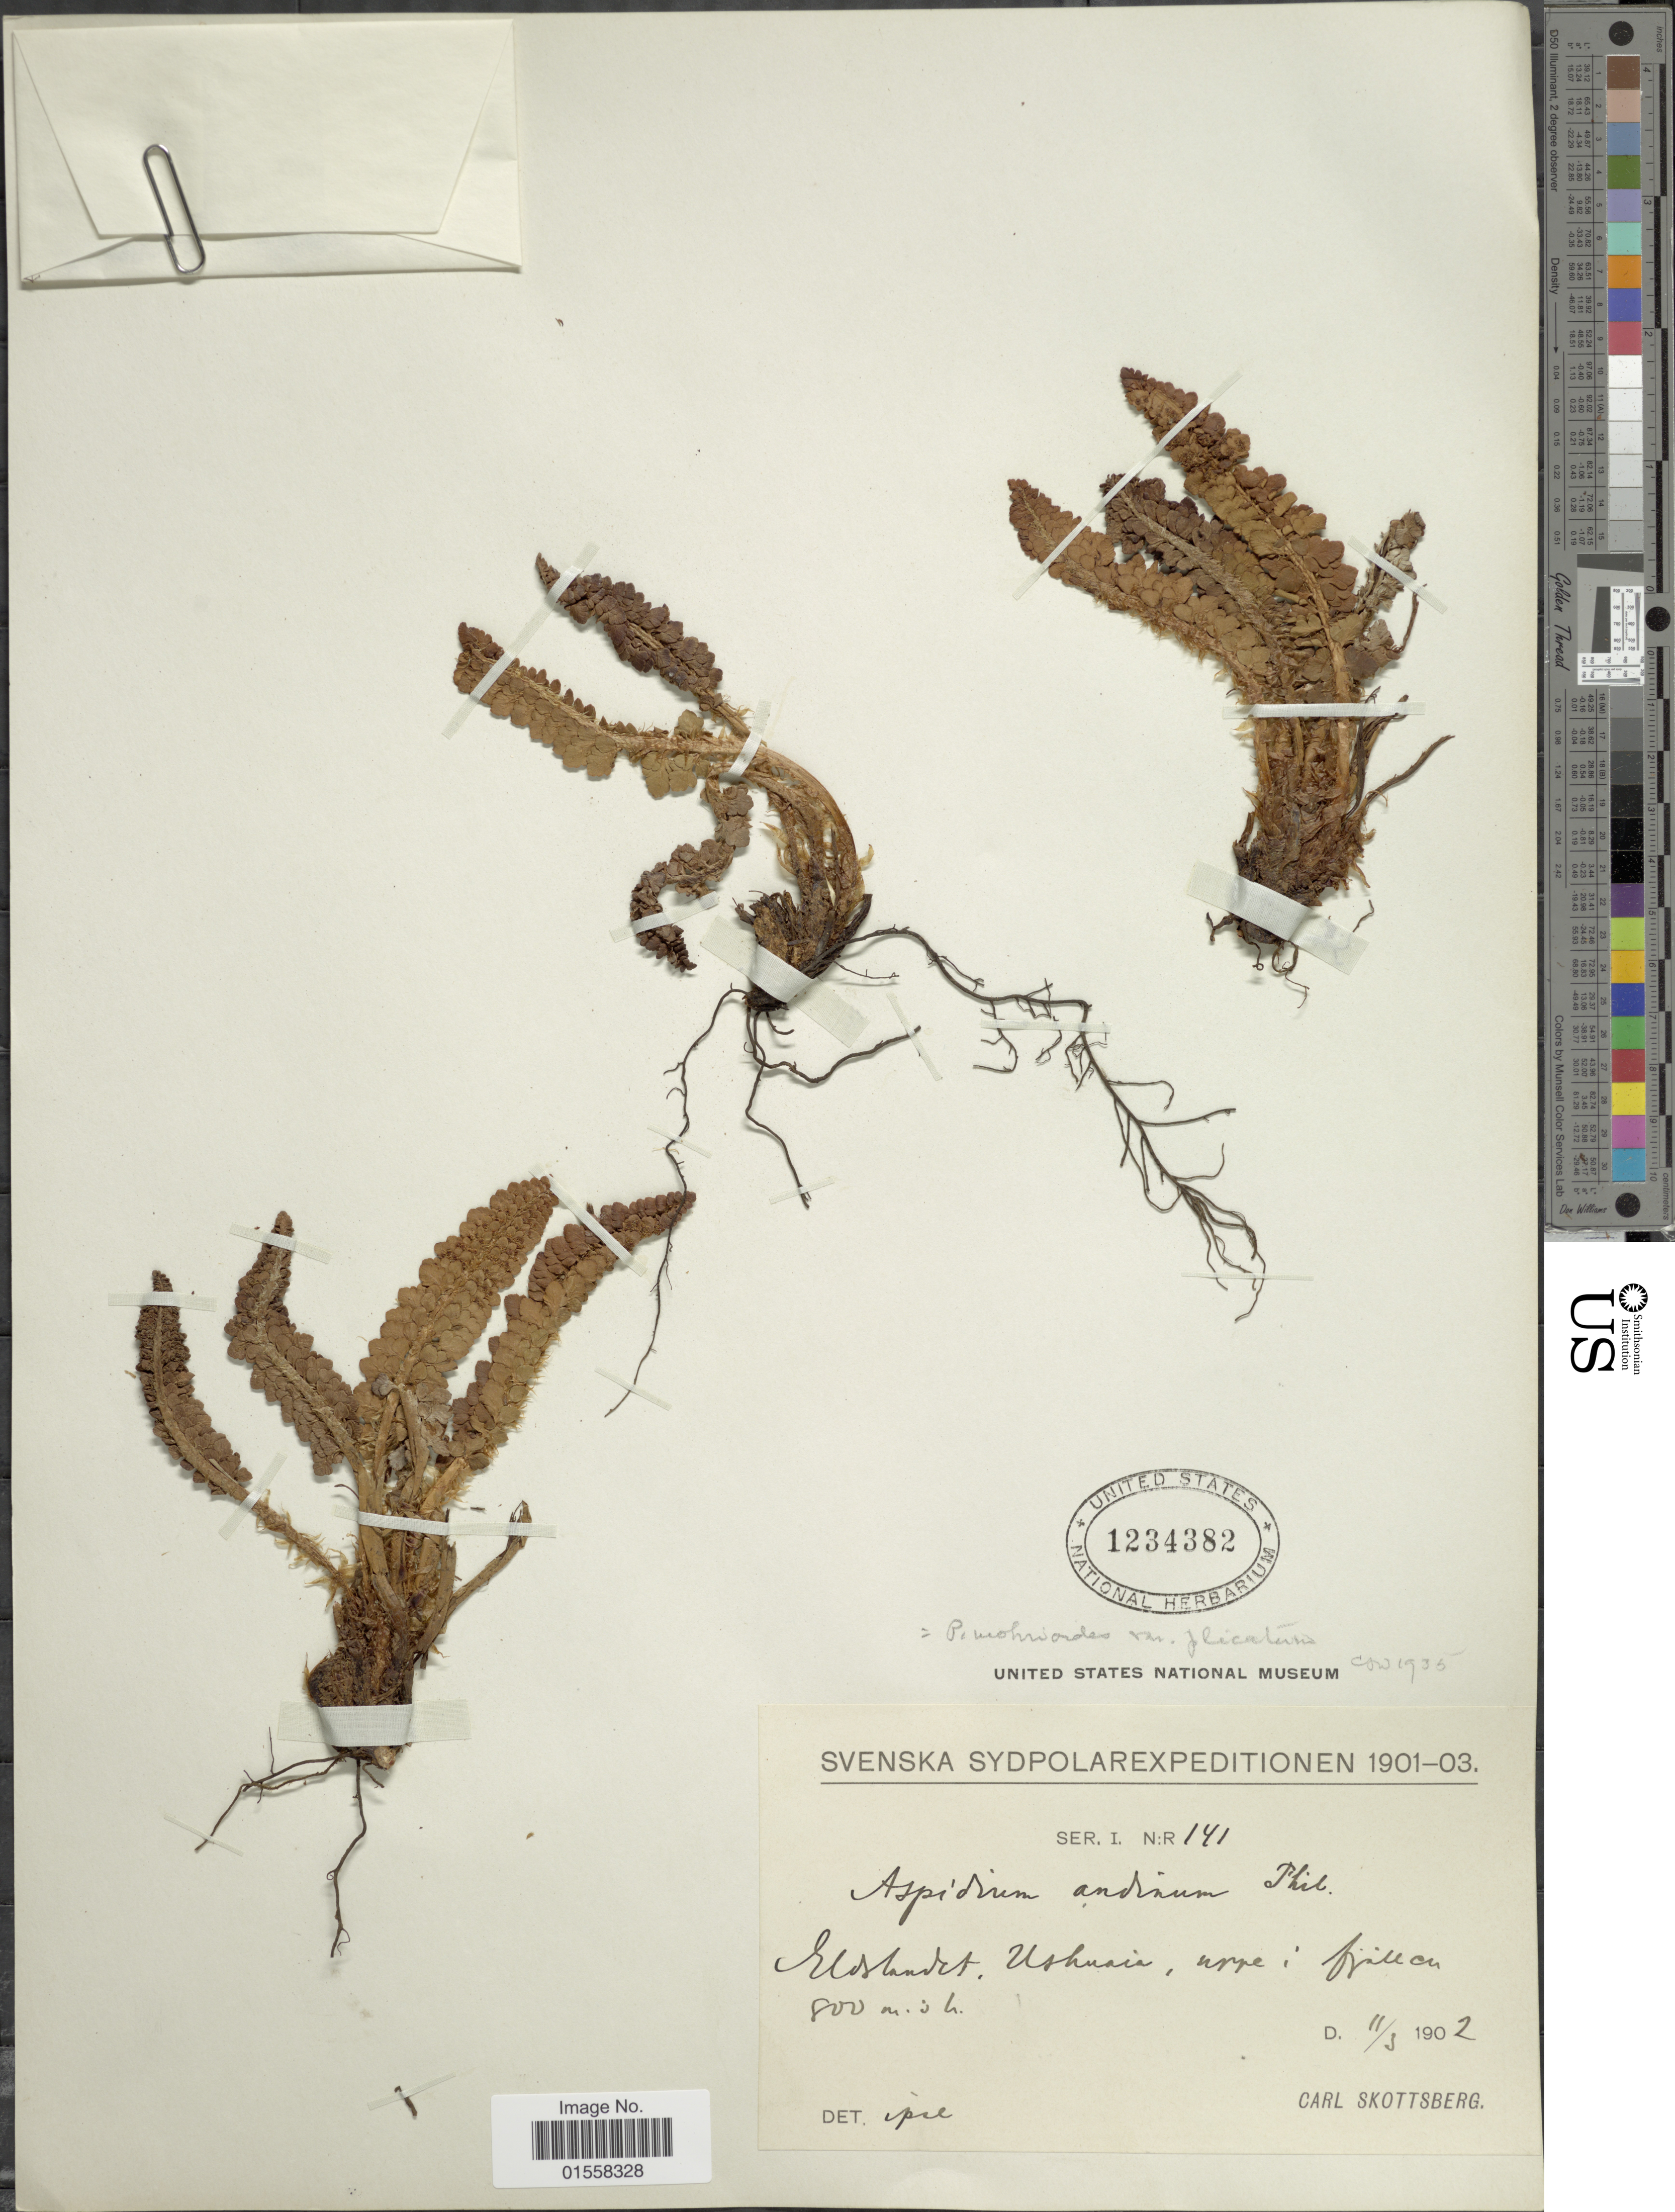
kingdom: Plantae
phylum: Tracheophyta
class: Polypodiopsida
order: Polypodiales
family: Dryopteridaceae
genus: Polystichum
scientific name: Polystichum mohrioides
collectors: C. Skottsberg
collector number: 141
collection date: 1902-03-11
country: Argentina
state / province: Tierra del Fuego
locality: Ushuaia,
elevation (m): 800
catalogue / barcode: US 1234382